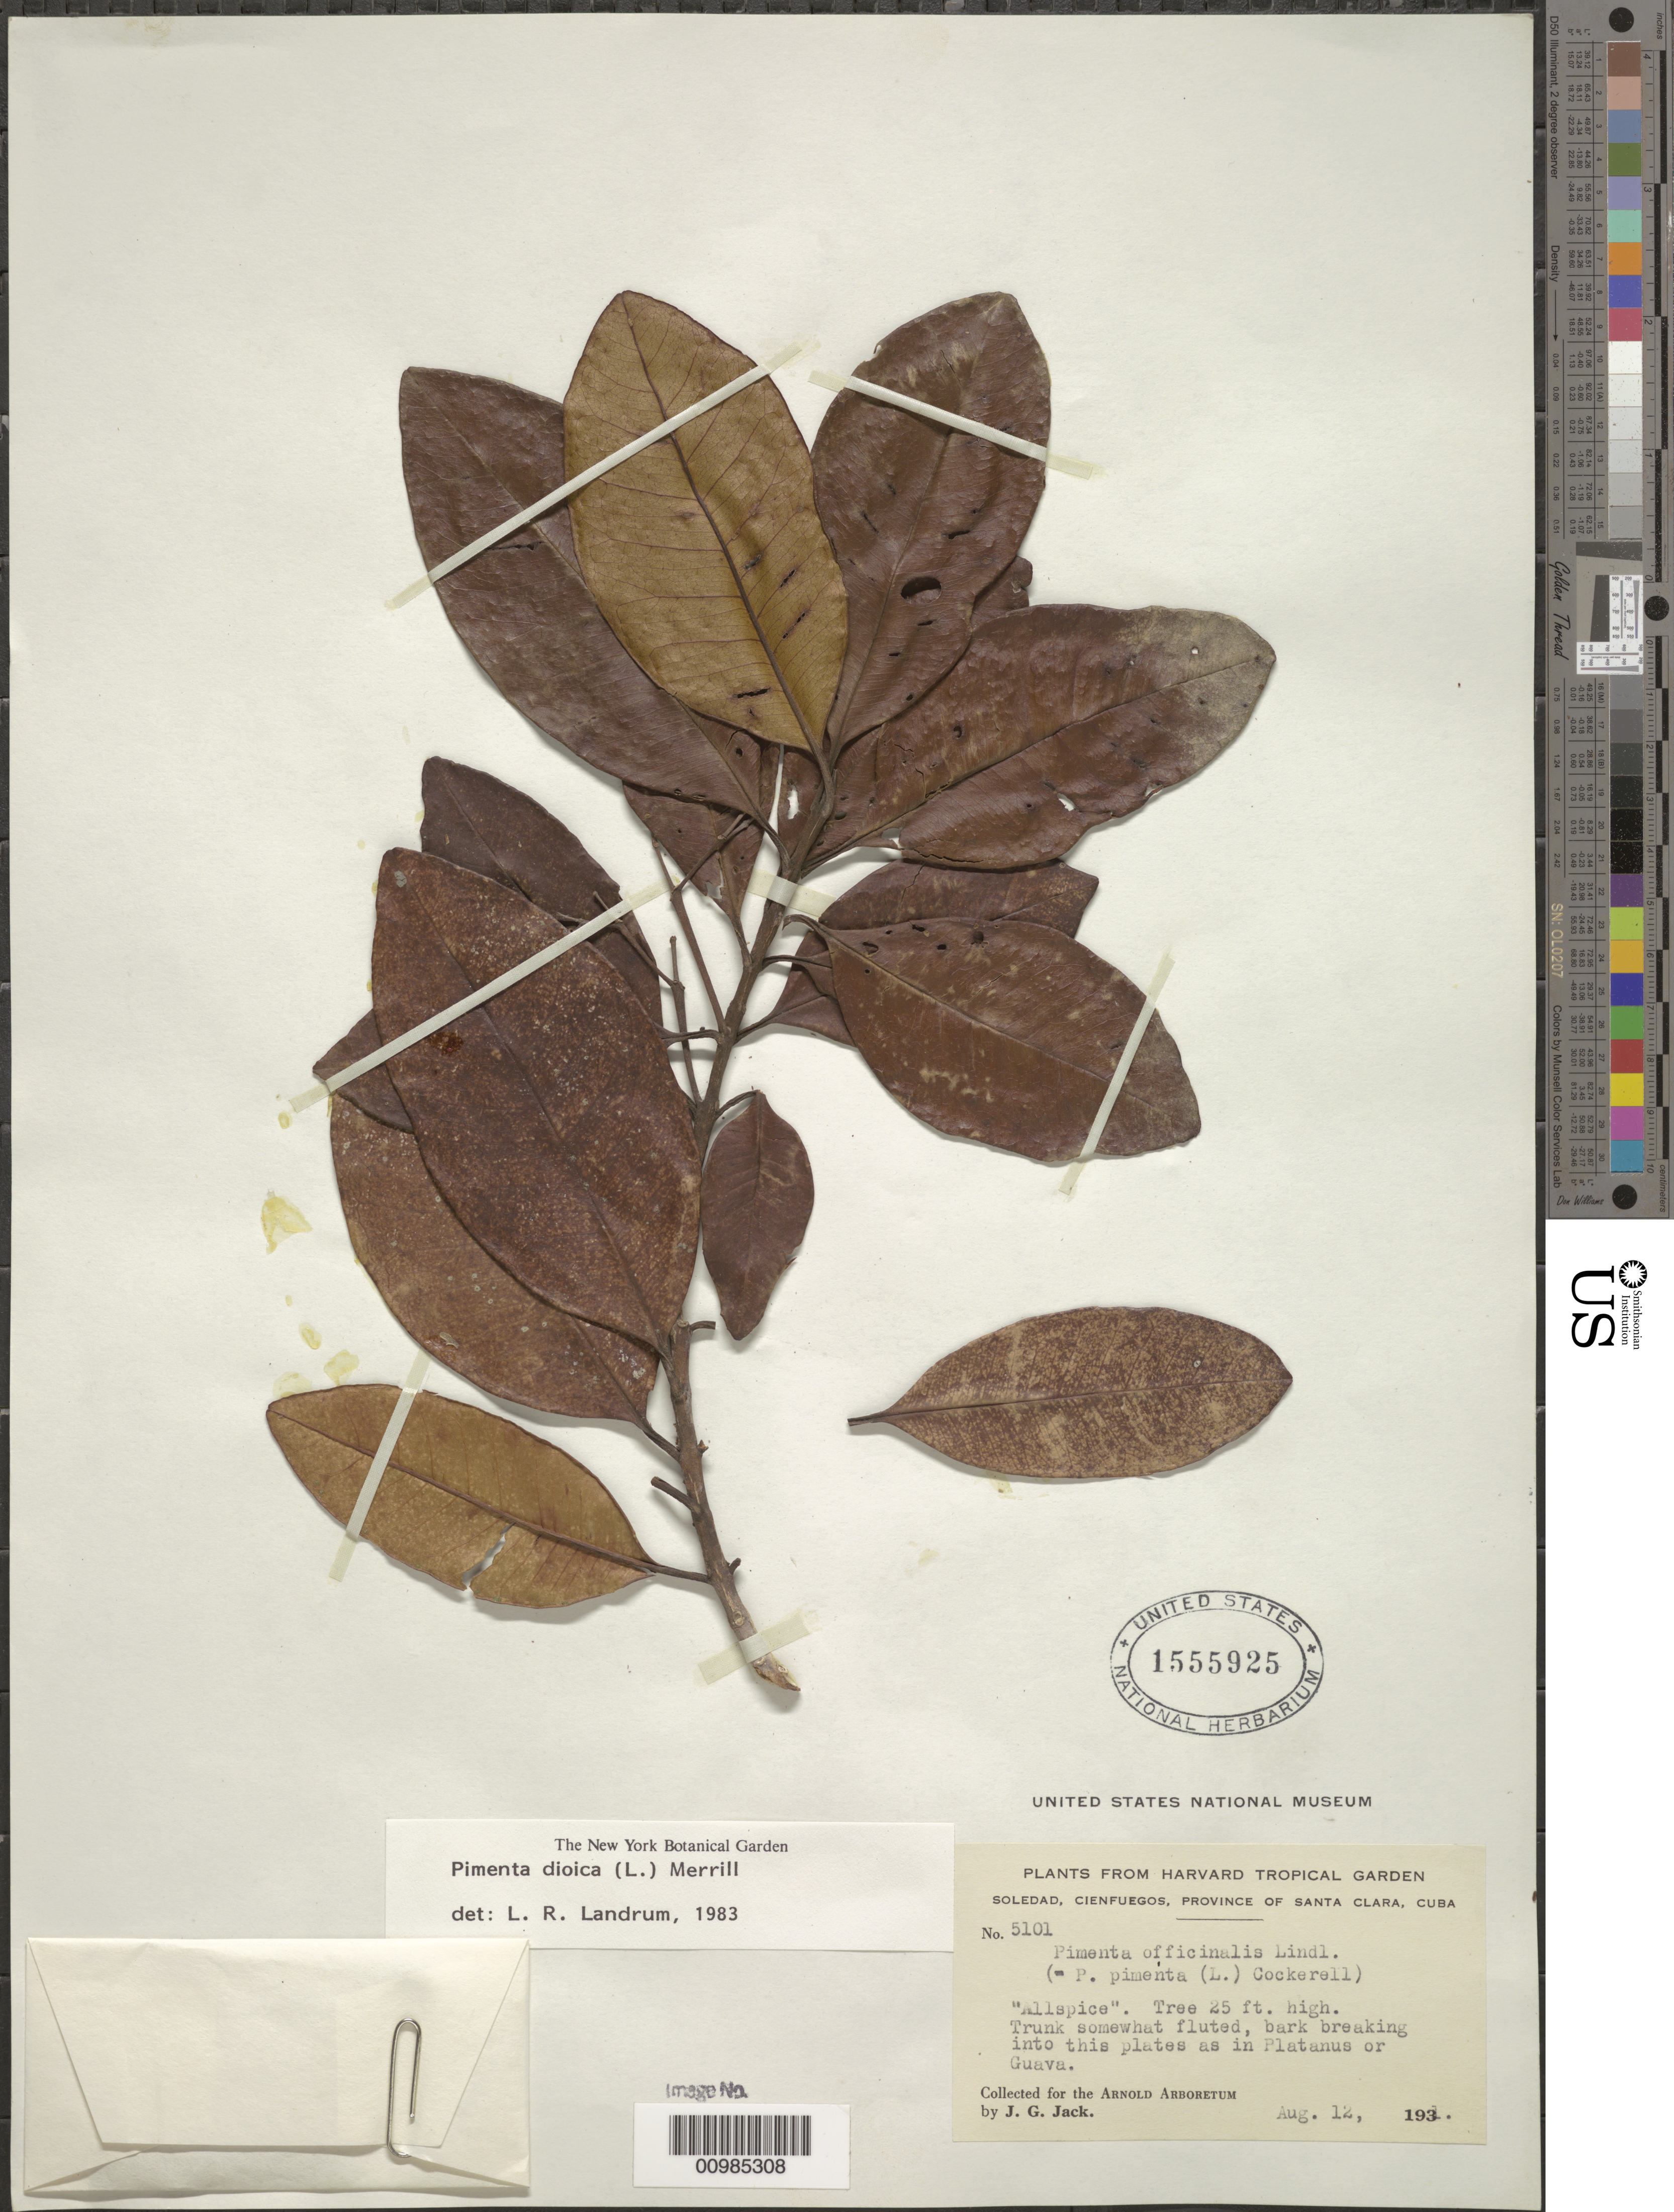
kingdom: Plantae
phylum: Tracheophyta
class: Magnoliopsida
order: Myrtales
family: Myrtaceae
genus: Pimenta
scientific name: Pimenta dioica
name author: (L.) Merr.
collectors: J. G. Jack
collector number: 5101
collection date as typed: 12 Aug 1931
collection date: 1931-08-12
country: Cuba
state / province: Cienfuegos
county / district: Santa Clara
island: Cuba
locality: Soledad, Cienfuegos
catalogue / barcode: US 1555925